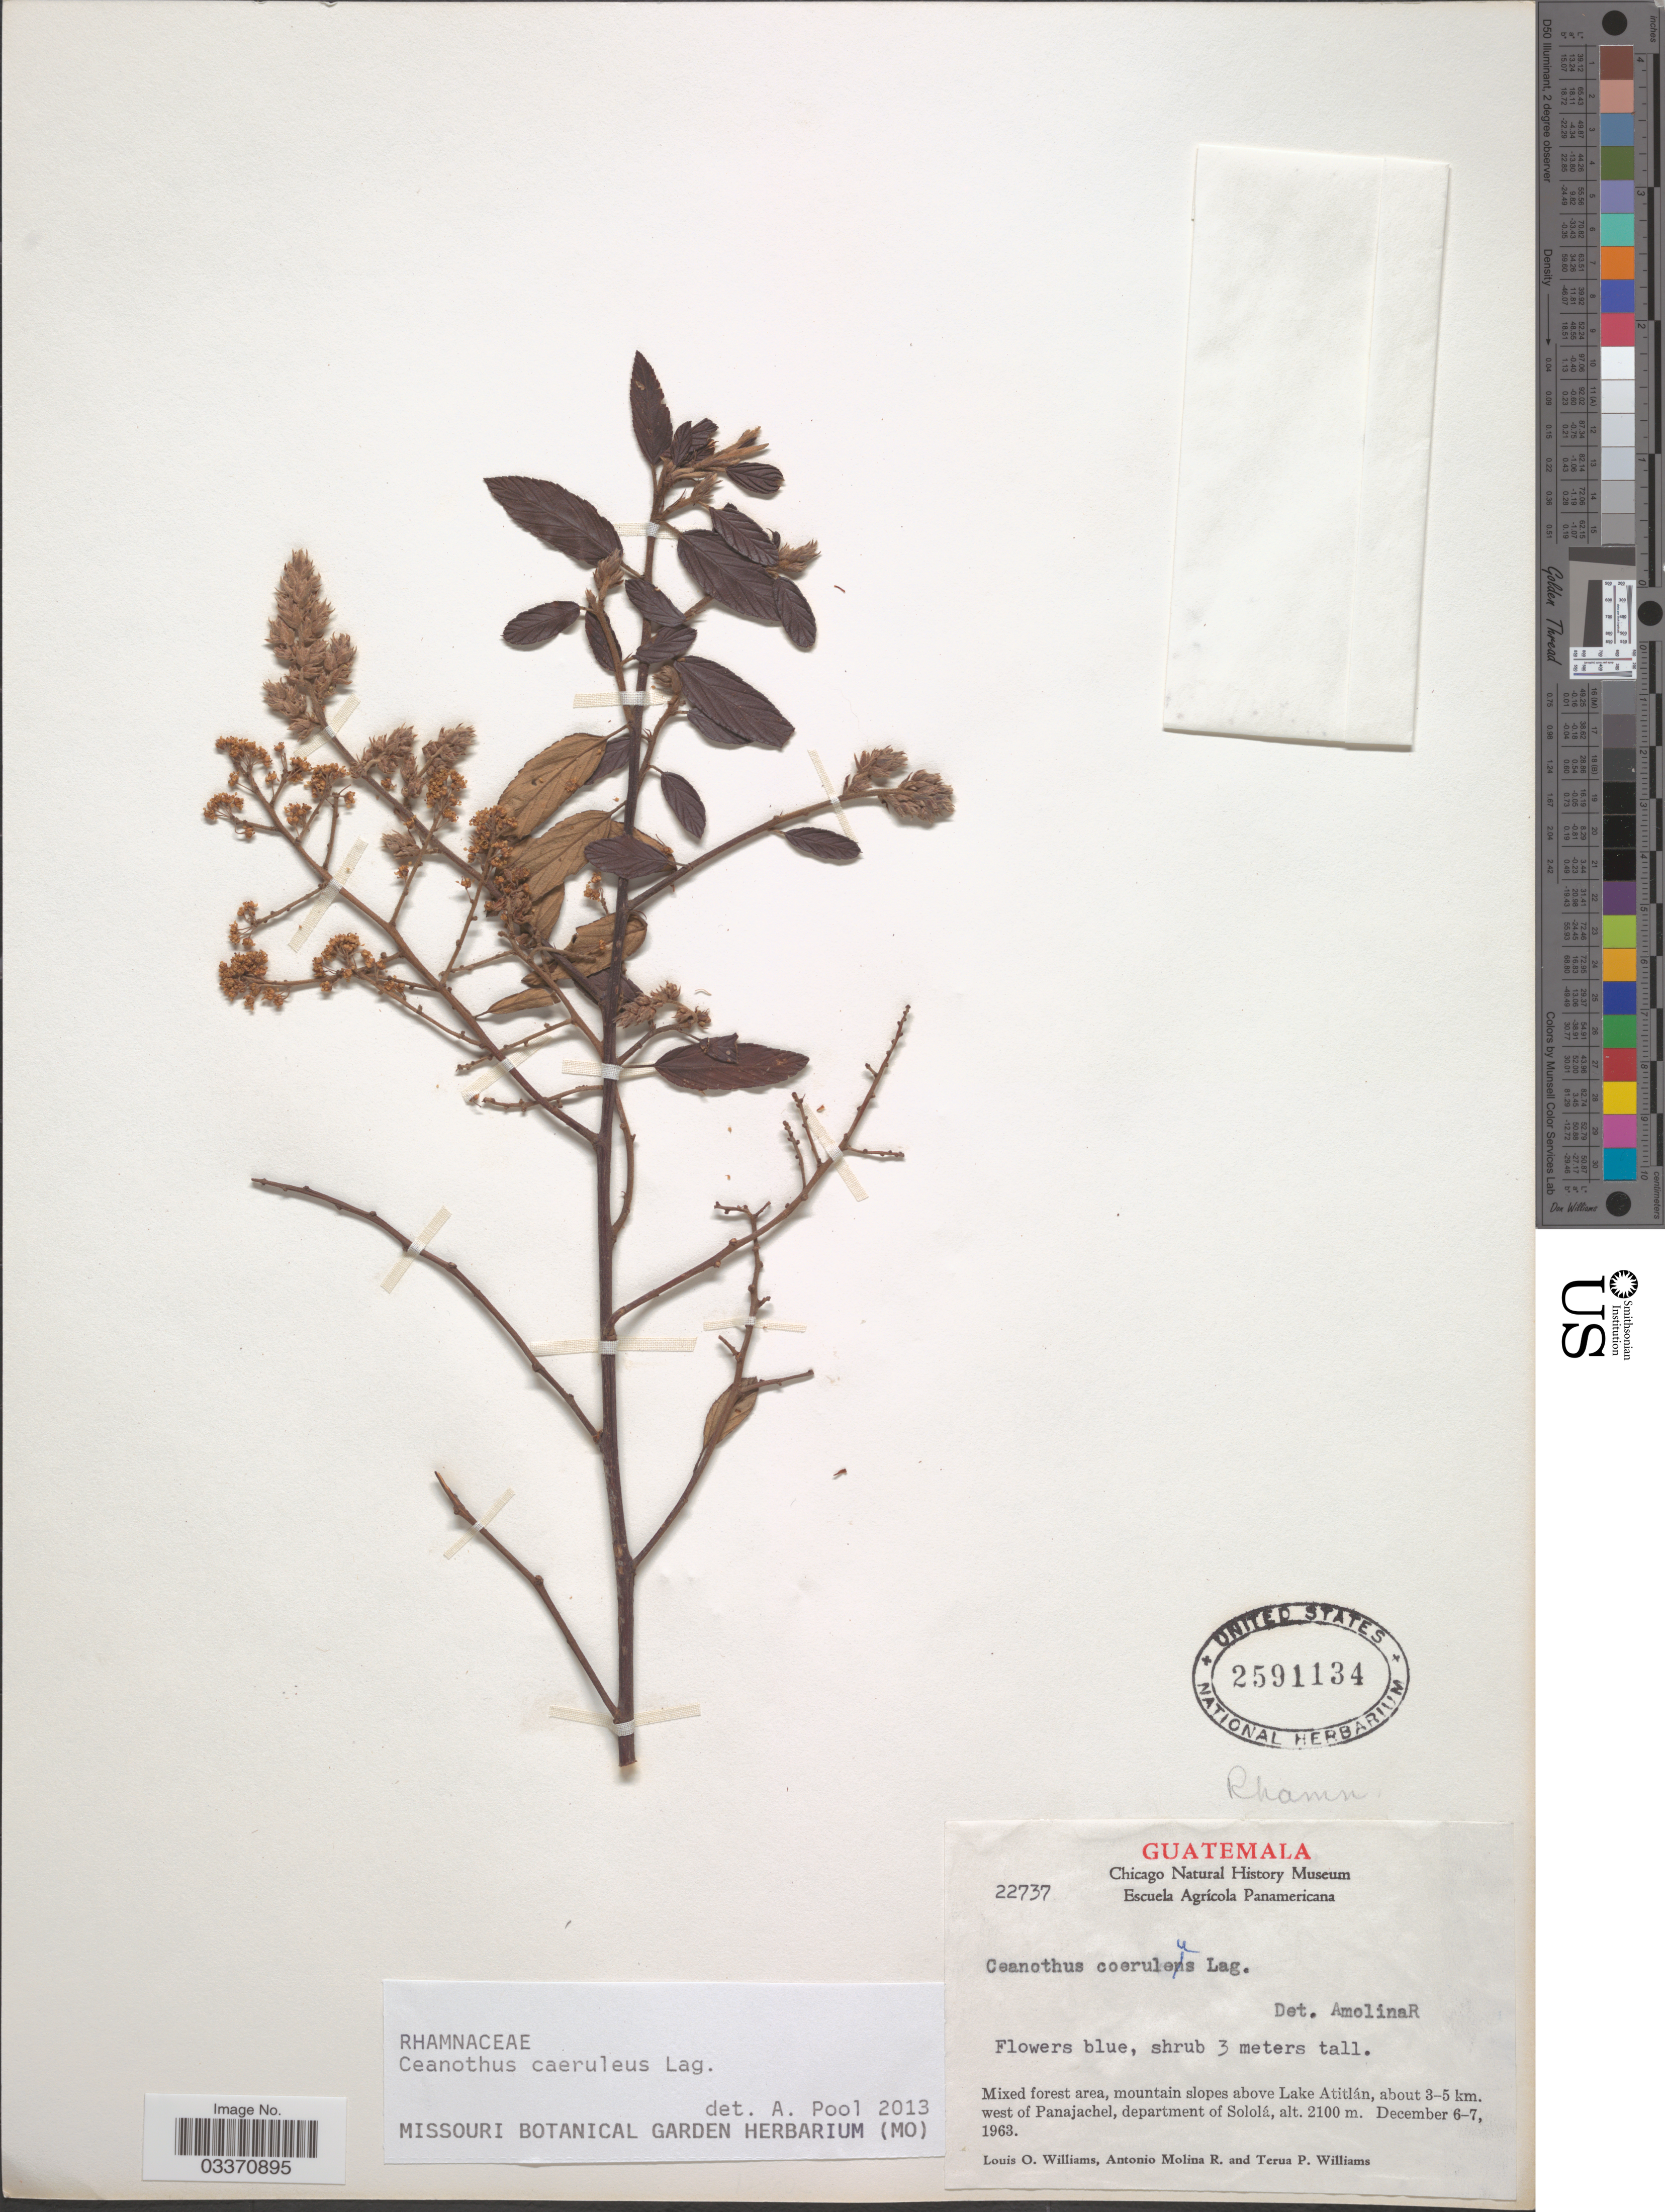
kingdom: Plantae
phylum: Tracheophyta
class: Magnoliopsida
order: Rosales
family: Rhamnaceae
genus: Ceanothus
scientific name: Ceanothus caeruleus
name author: Lag.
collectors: L. O. Williams, A. Molina R. & T. Williams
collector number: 22737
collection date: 1963-12-06/1963-12-07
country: Guatemala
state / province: Sololá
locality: Mountain slopes above Lake Atitlán, about 3-5 km. west of Panajachel, department of Sololá.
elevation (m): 2100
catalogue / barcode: US 2591134